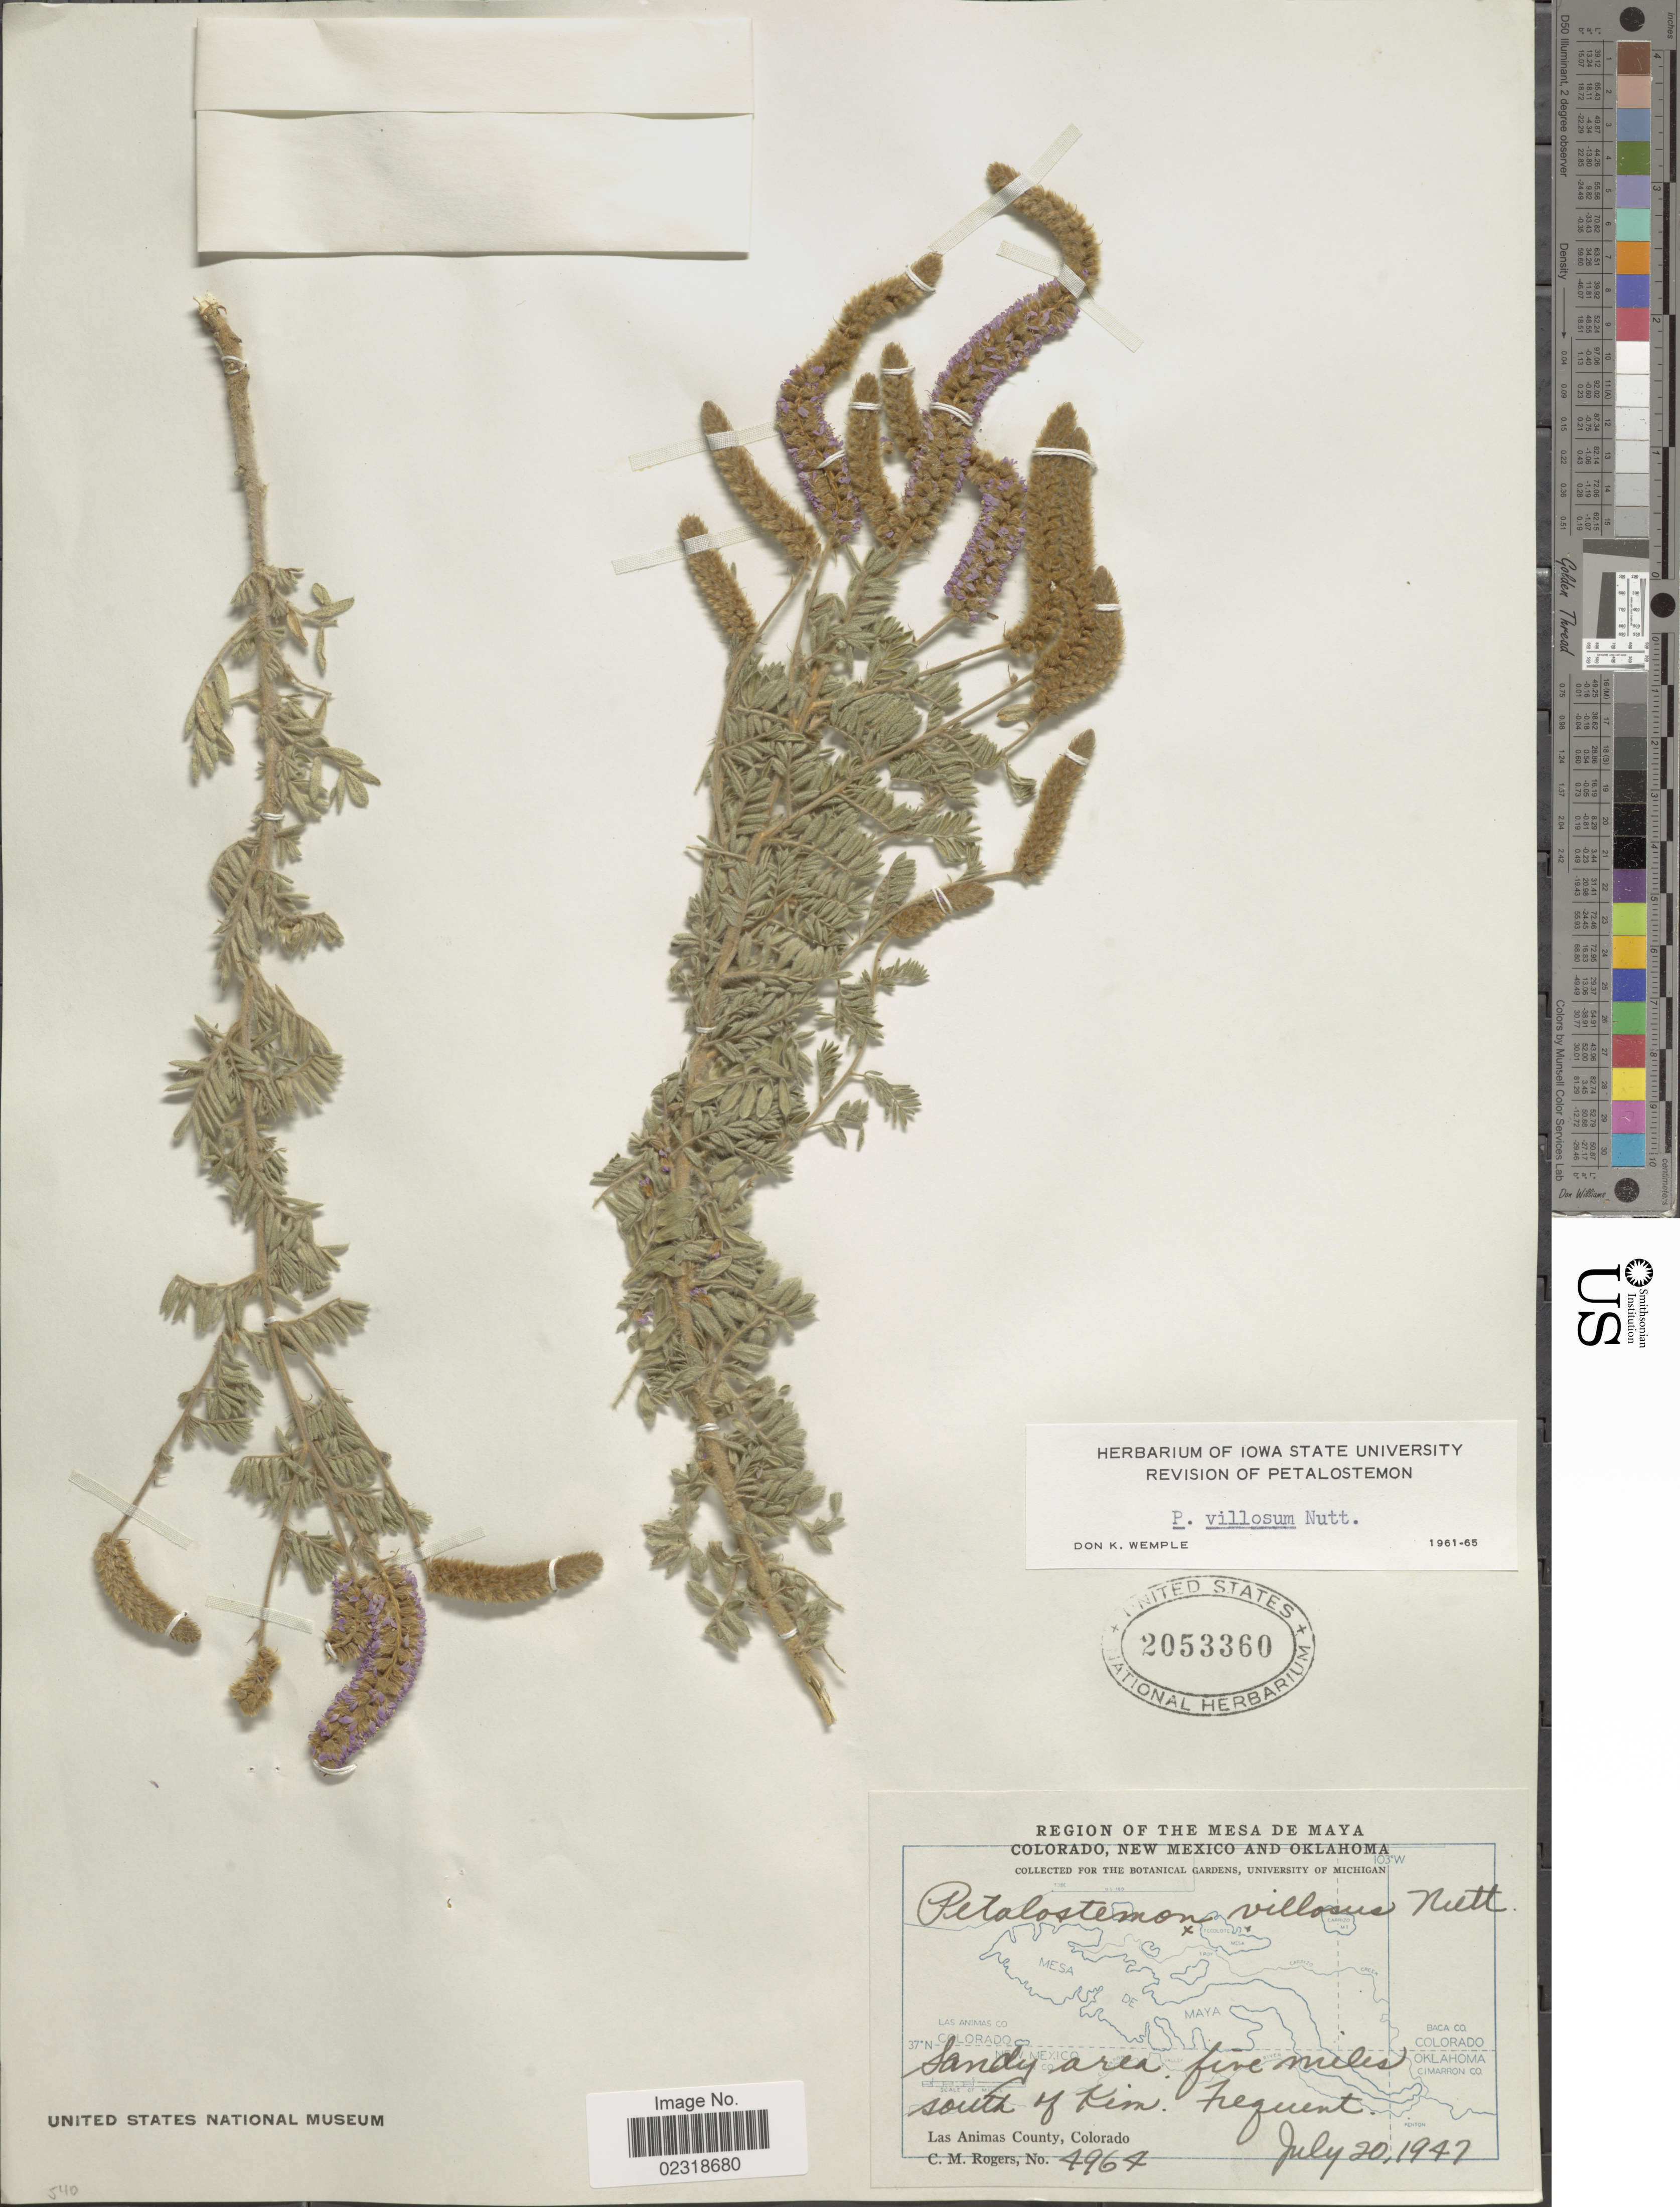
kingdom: Plantae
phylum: Tracheophyta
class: Magnoliopsida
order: Fabales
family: Fabaceae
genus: Dalea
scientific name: Dalea villosa var. villosa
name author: (Nutt.) Spreng.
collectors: C. M. Rogers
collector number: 4964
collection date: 1947-07-20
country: United States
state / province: Colorado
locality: Region of the Mesa de Maya, sandy area, five miles, south of Kim, Las Animas County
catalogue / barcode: US 2053360